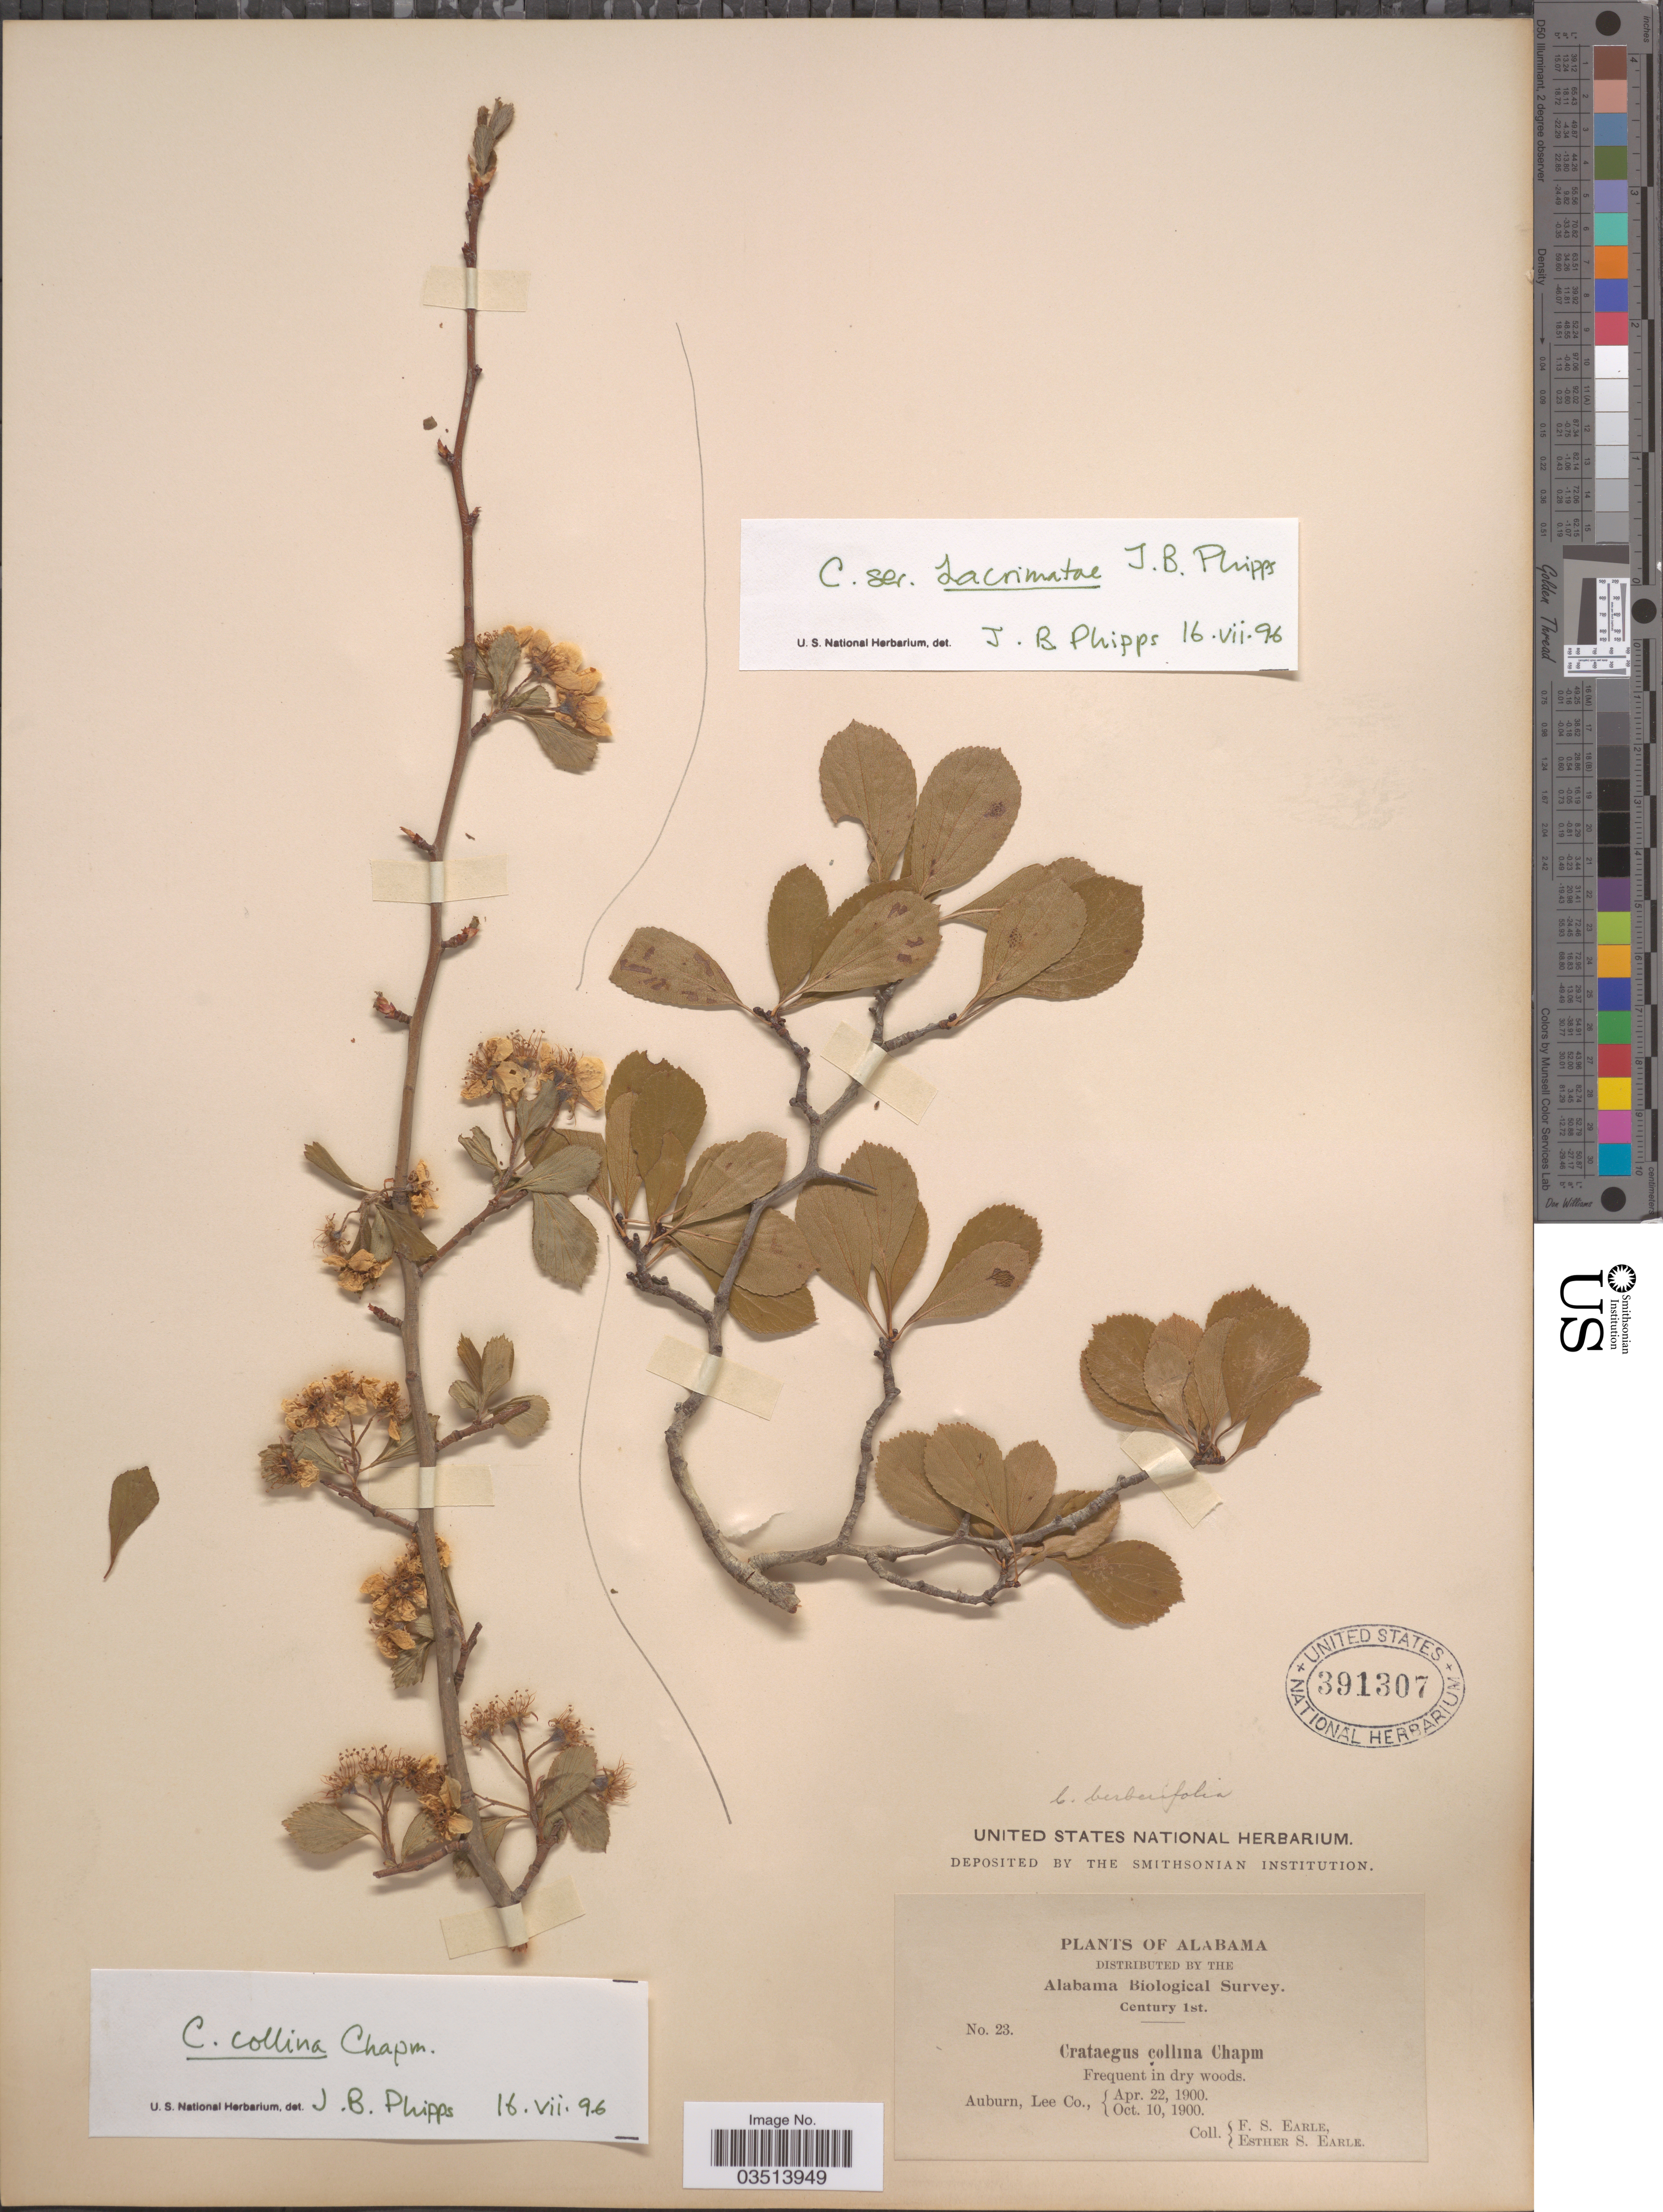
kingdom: Plantae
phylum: Tracheophyta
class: Magnoliopsida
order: Rosales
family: Rosaceae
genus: Crataegus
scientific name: Crataegus collina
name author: Chapm.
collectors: F. S. Earle & E. S. Earle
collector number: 23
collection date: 1900-04-22/1900-10-10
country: United States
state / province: Alabama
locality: Auburn, Lee Co.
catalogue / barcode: US 391307